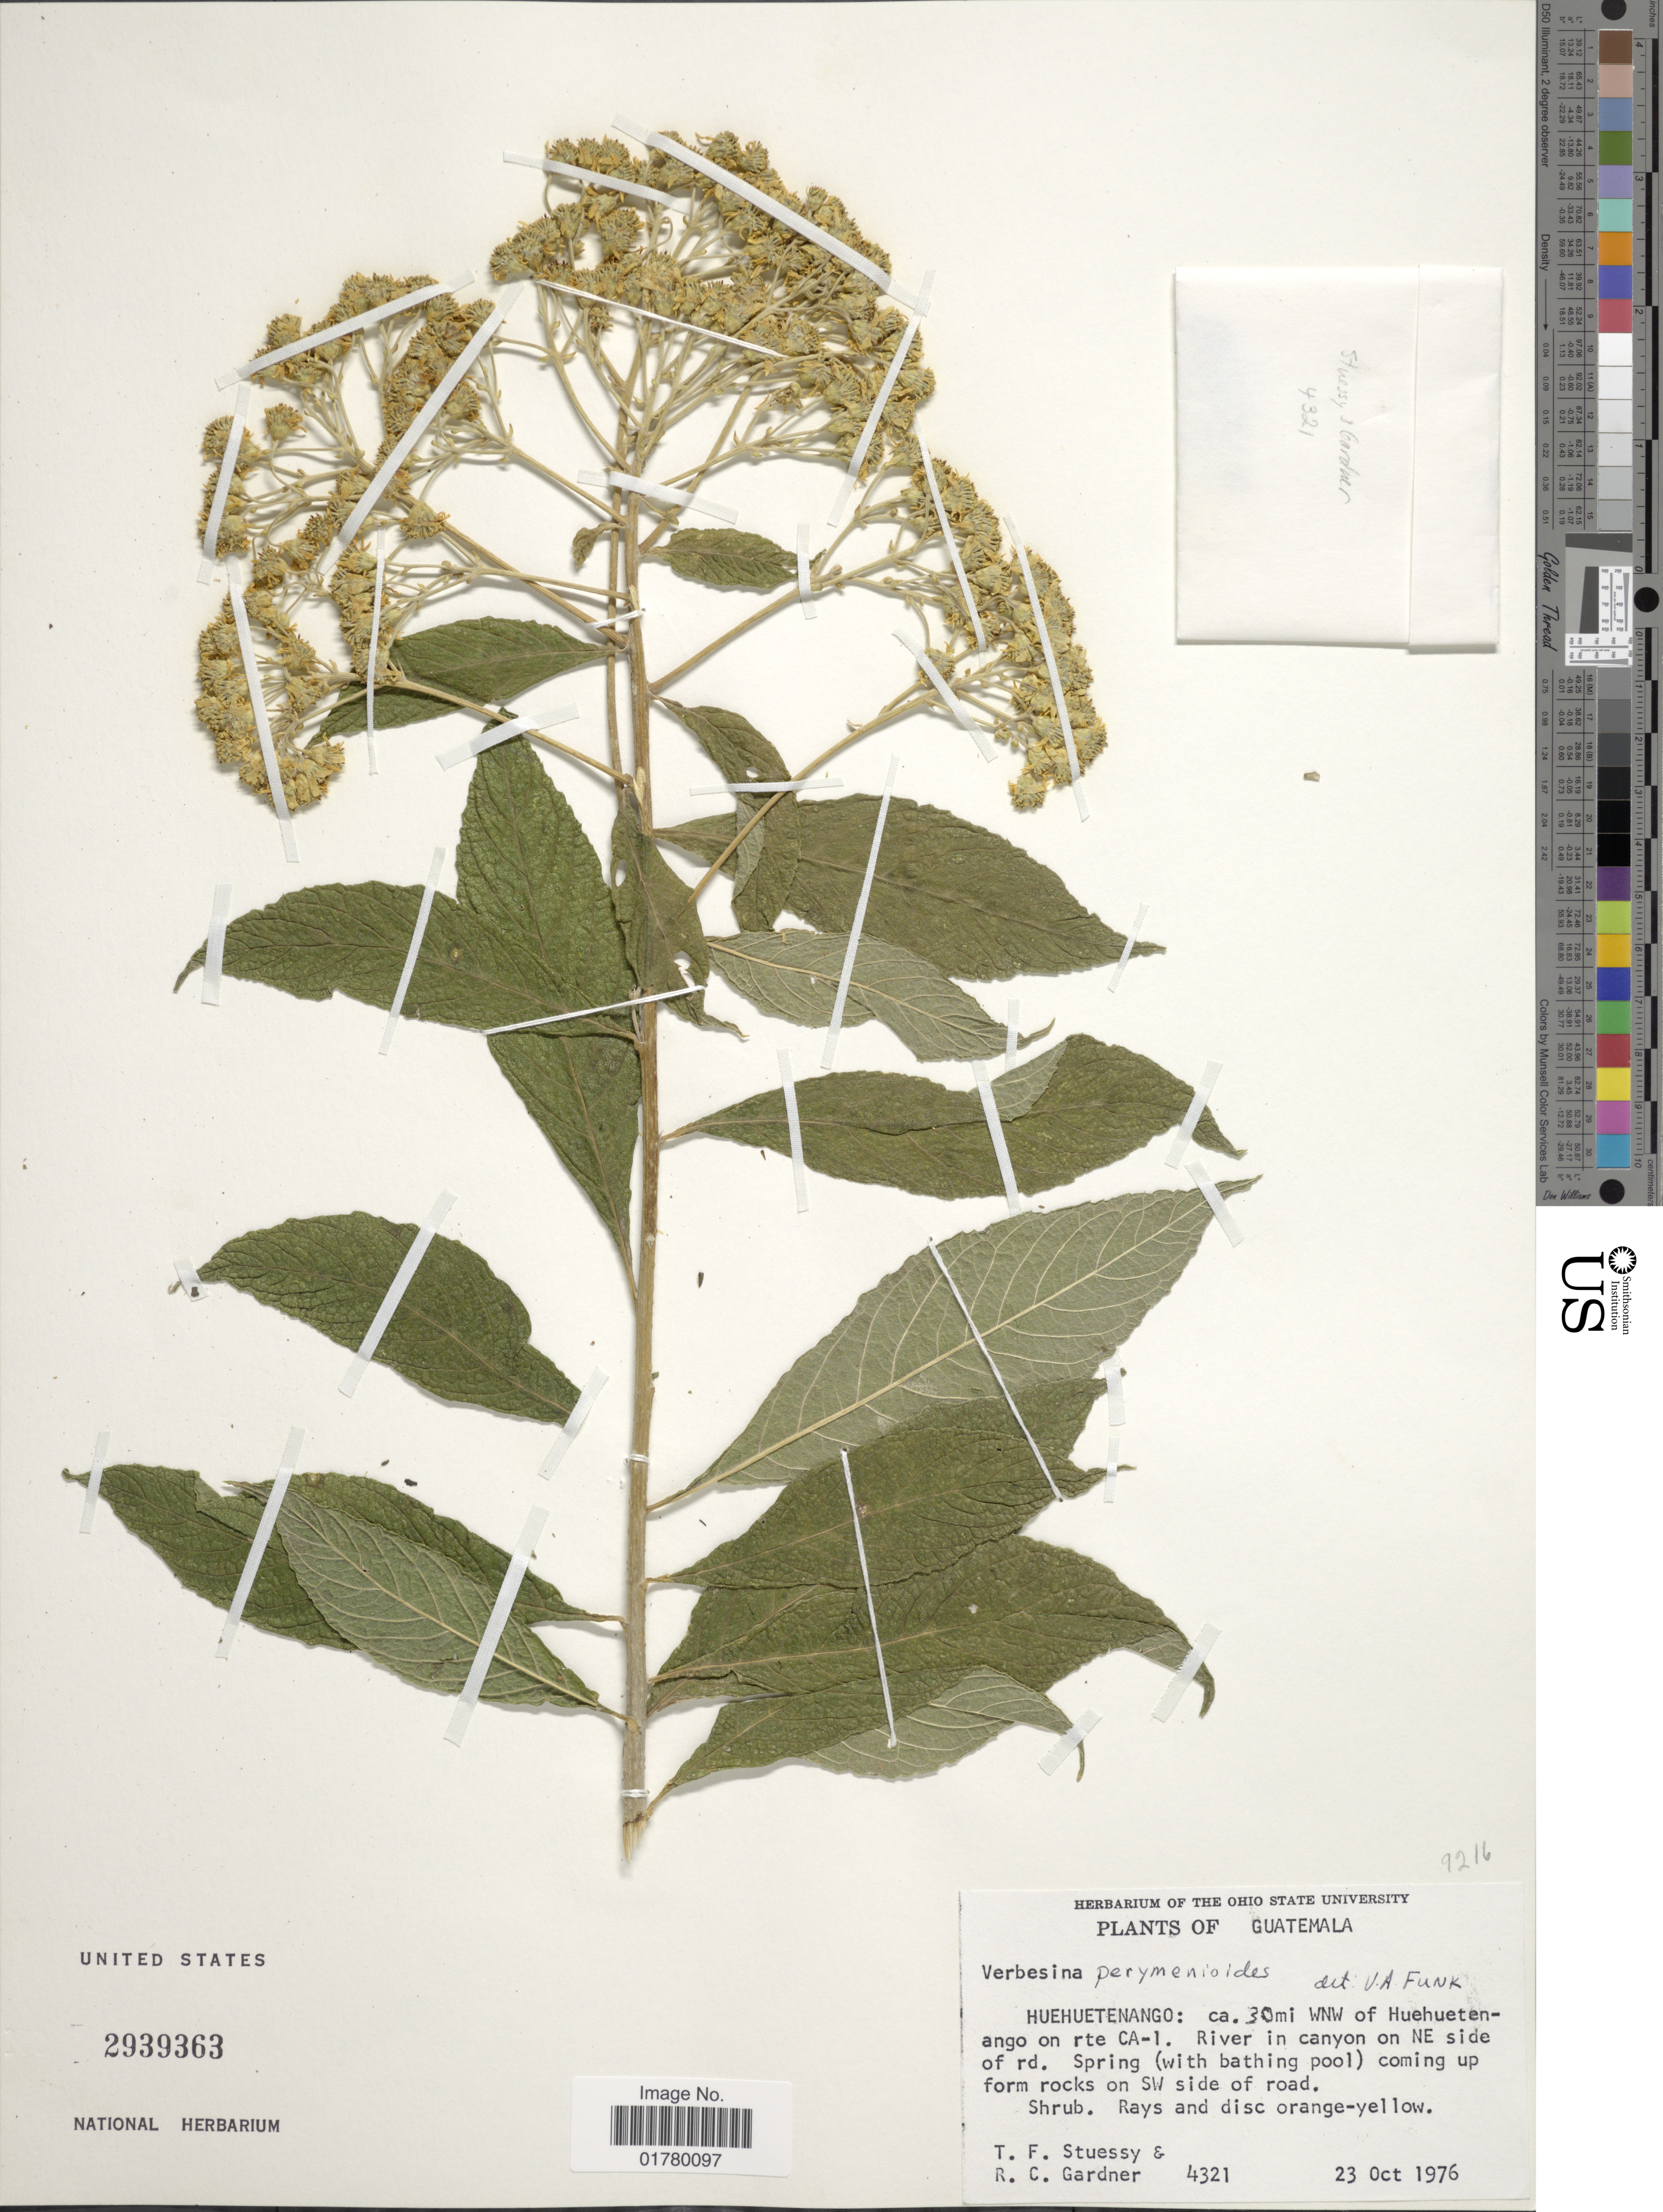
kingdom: Plantae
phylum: Tracheophyta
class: Magnoliopsida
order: Asterales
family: Asteraceae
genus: Verbesina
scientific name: Verbesina perymenioides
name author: Sch. Bip. ex Klatt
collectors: T. Stuessy & R. C. Gardner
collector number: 4321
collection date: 1976-10-23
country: Guatemala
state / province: Huehuetenango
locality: Ca. 30 mi WNW of Huehuetenango on rte CA-1. River in canyon on NE side of rd. Spring (with bathing pool) coming up from rocks on SW side of road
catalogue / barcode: US 2939363